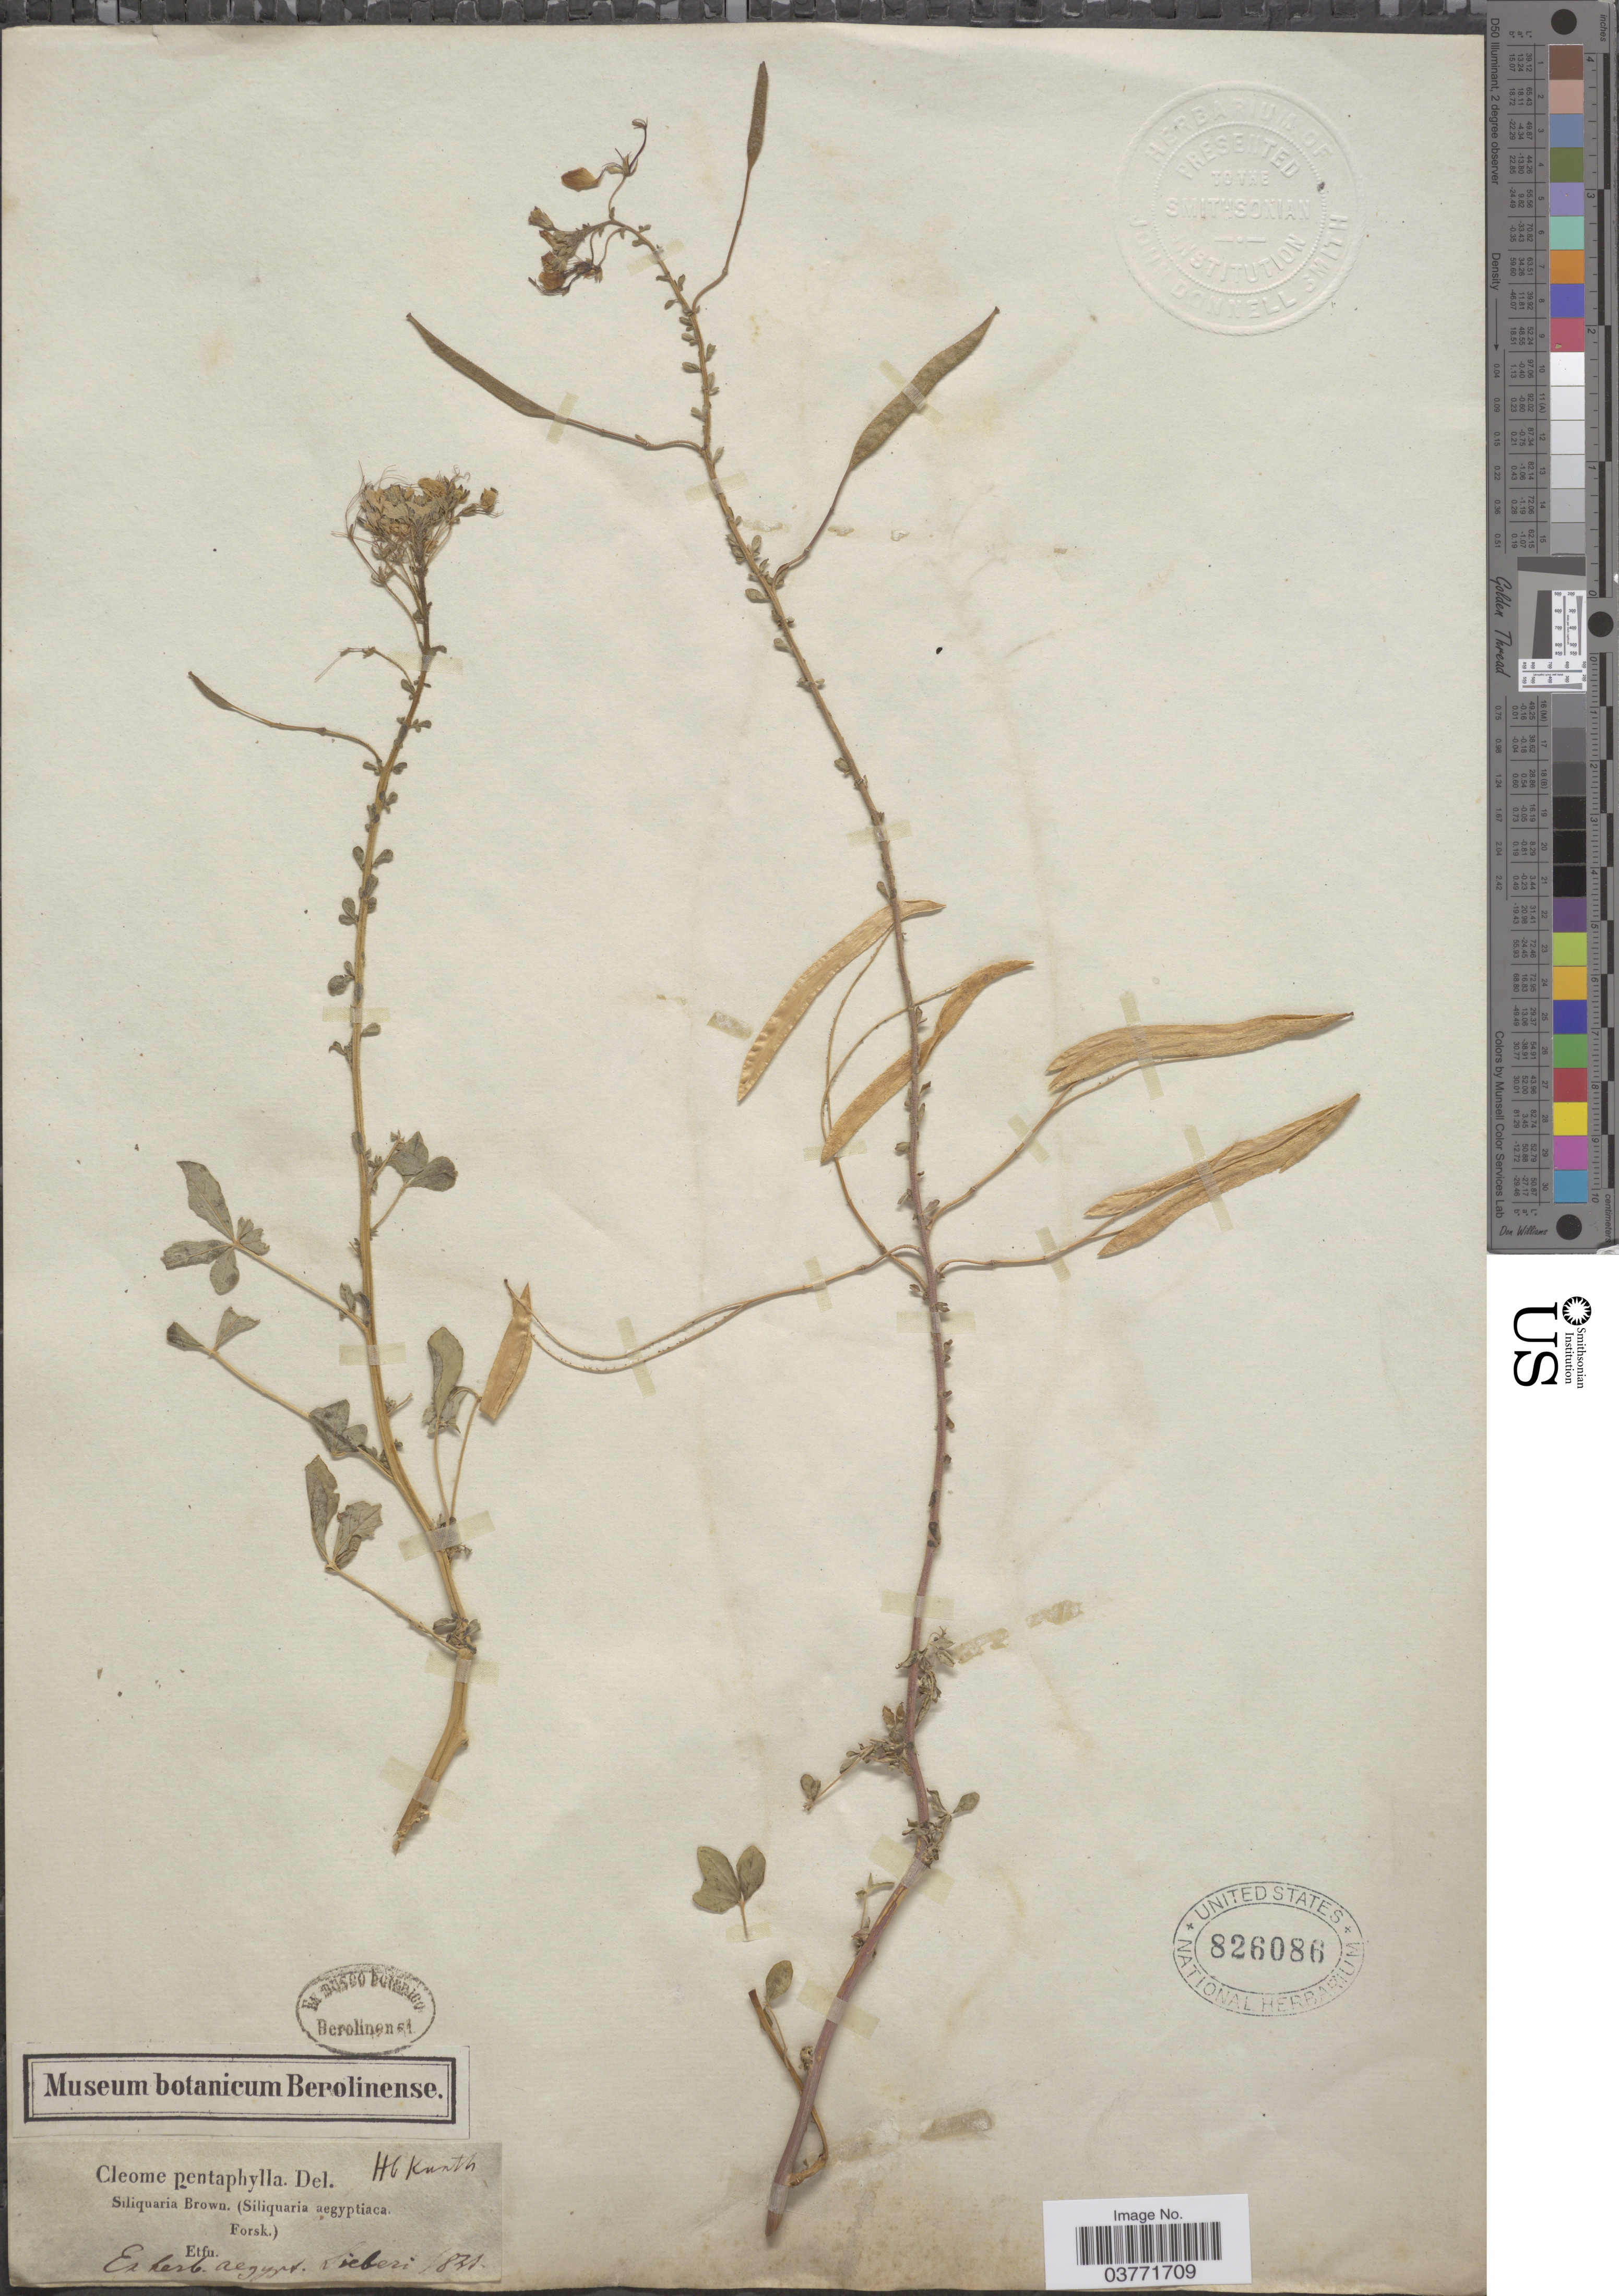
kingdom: Plantae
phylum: Tracheophyta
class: Magnoliopsida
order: Brassicales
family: Cleomaceae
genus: Gynandropsis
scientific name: Gynandropsis gynandra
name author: (L.) Briq.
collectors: Ex herb. Kunth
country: Egypt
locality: (Siliquaria aegyptiaca Forsk). Lieberi.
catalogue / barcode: US 826086